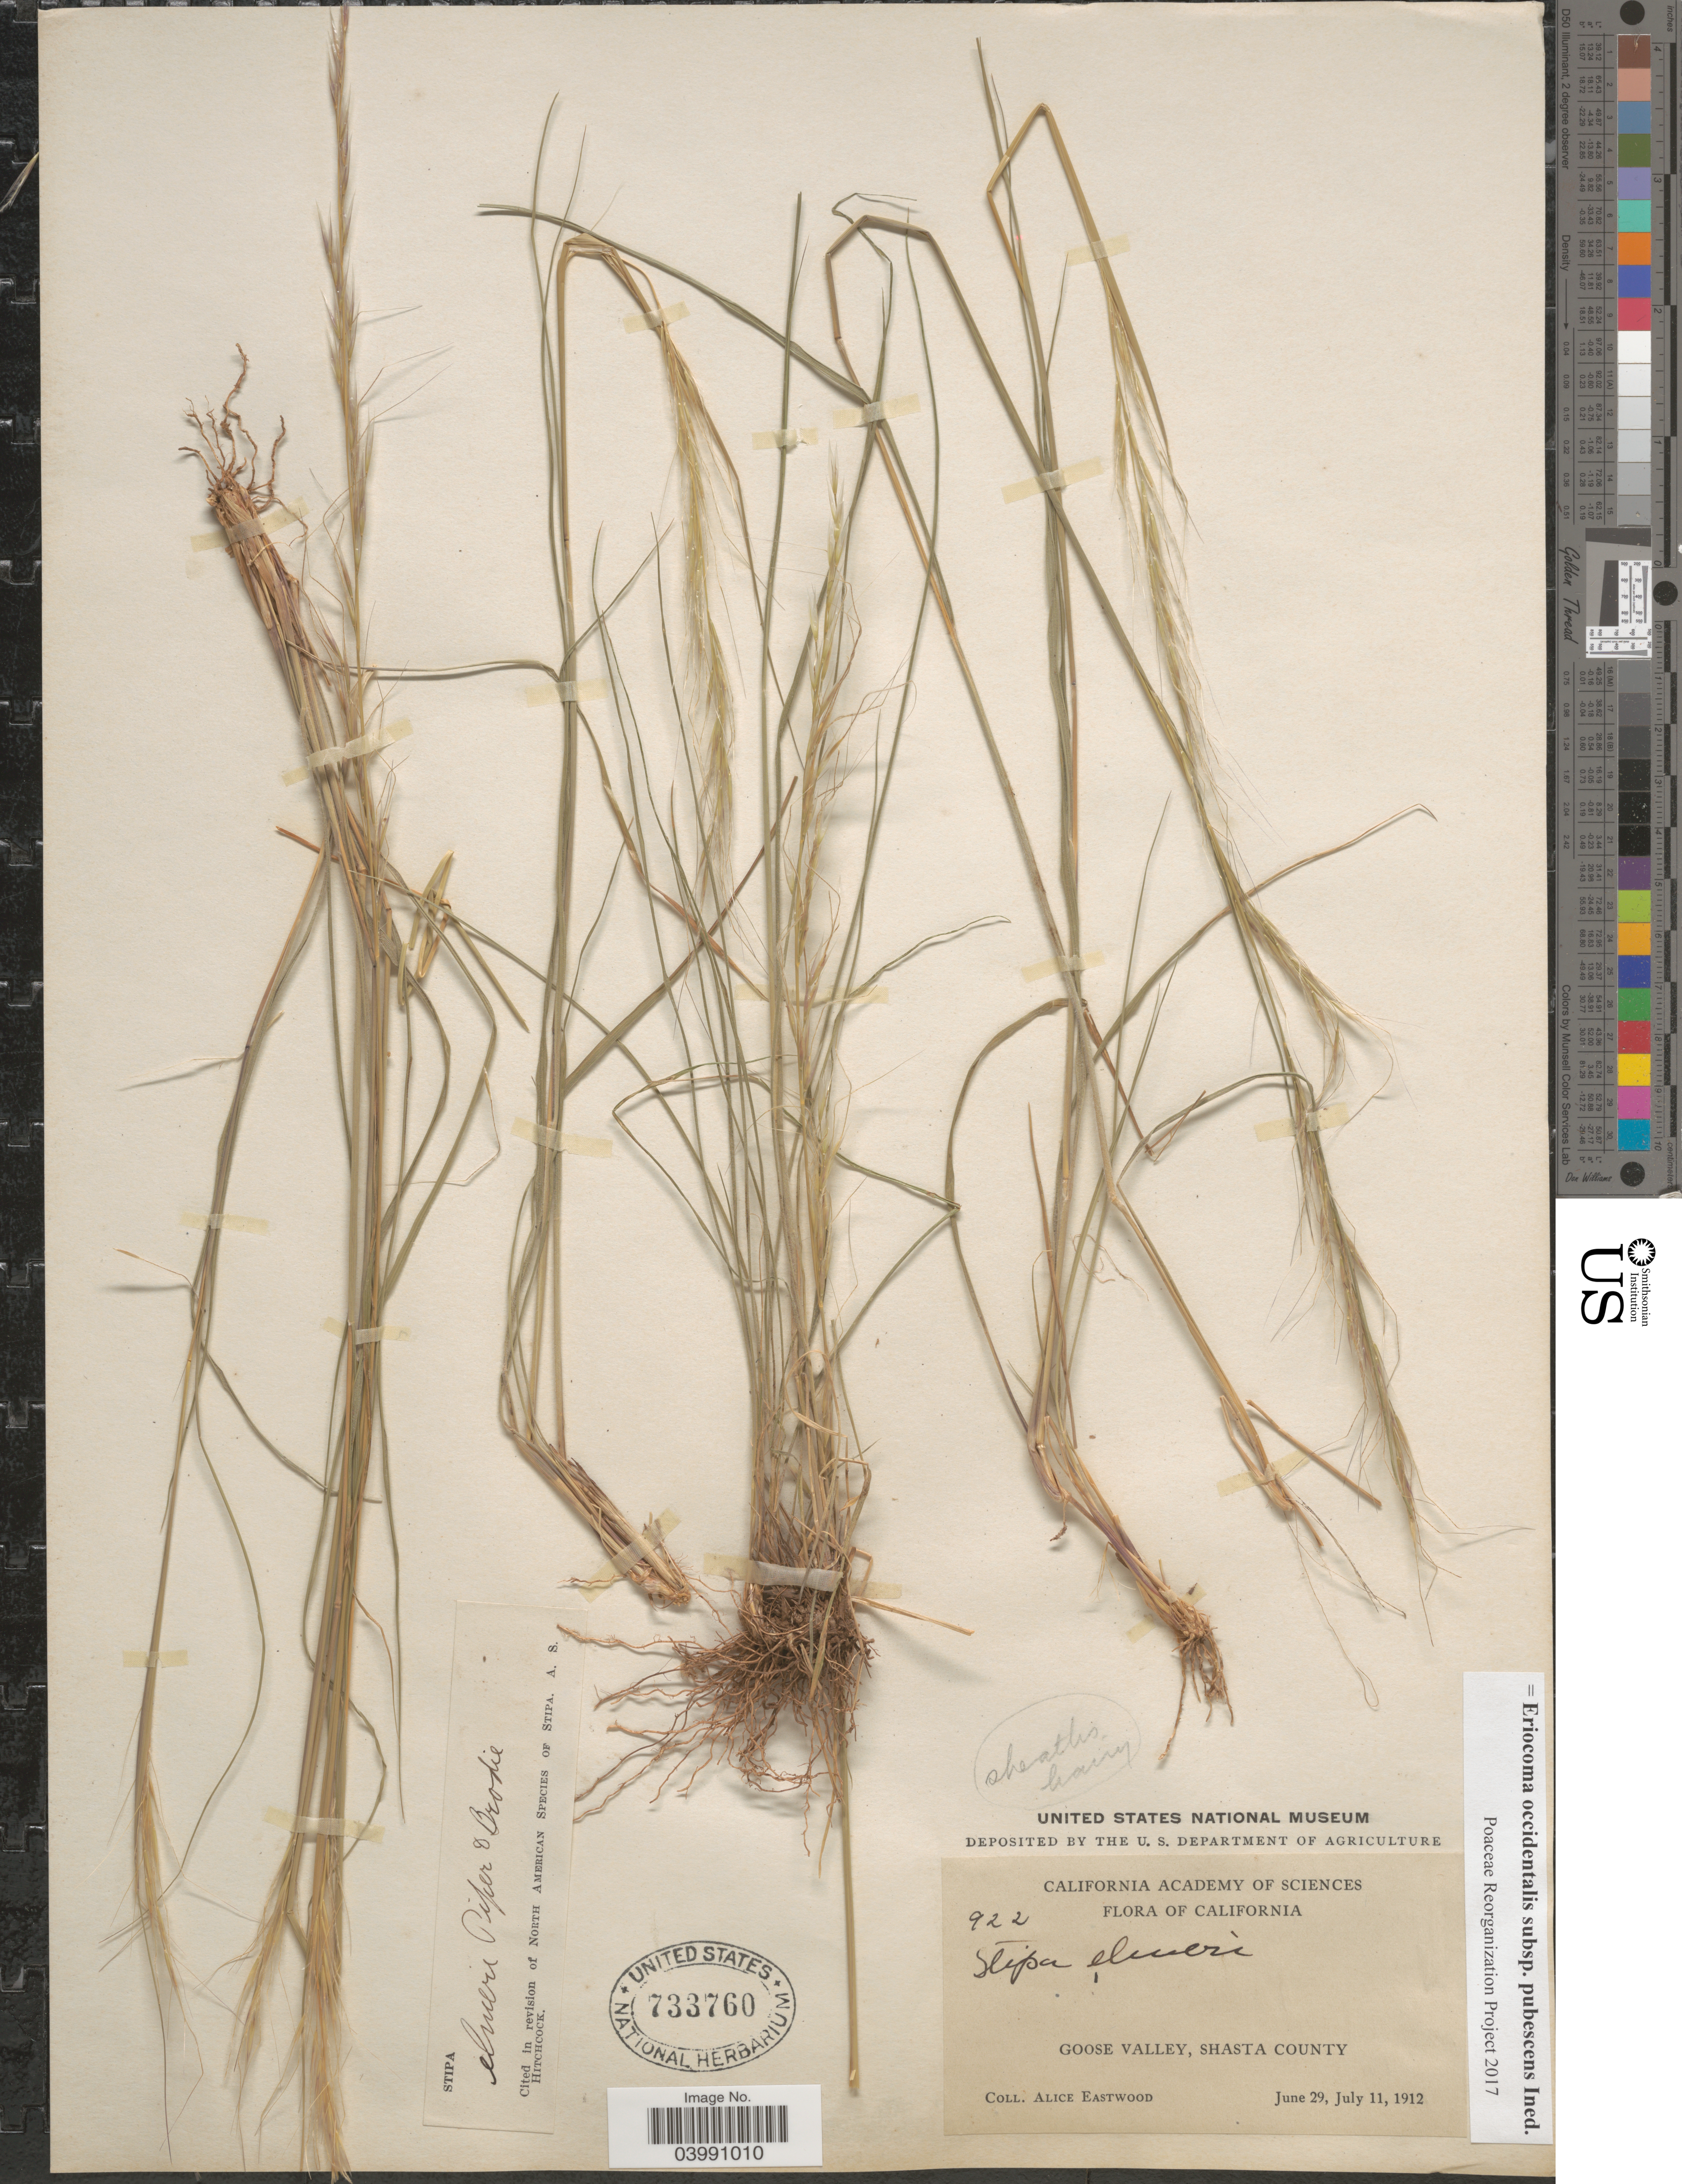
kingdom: Plantae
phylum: Tracheophyta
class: Liliopsida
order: Poales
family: Poaceae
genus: Eriocoma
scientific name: Eriocoma occidentalis subsp. pubescens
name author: (Vasey) Romasch.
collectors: A. Eastwood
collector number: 922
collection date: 1912-06-29/1912-07-11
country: United States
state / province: California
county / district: Shasta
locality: Goose Valley, Shasta County.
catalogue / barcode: US 733760